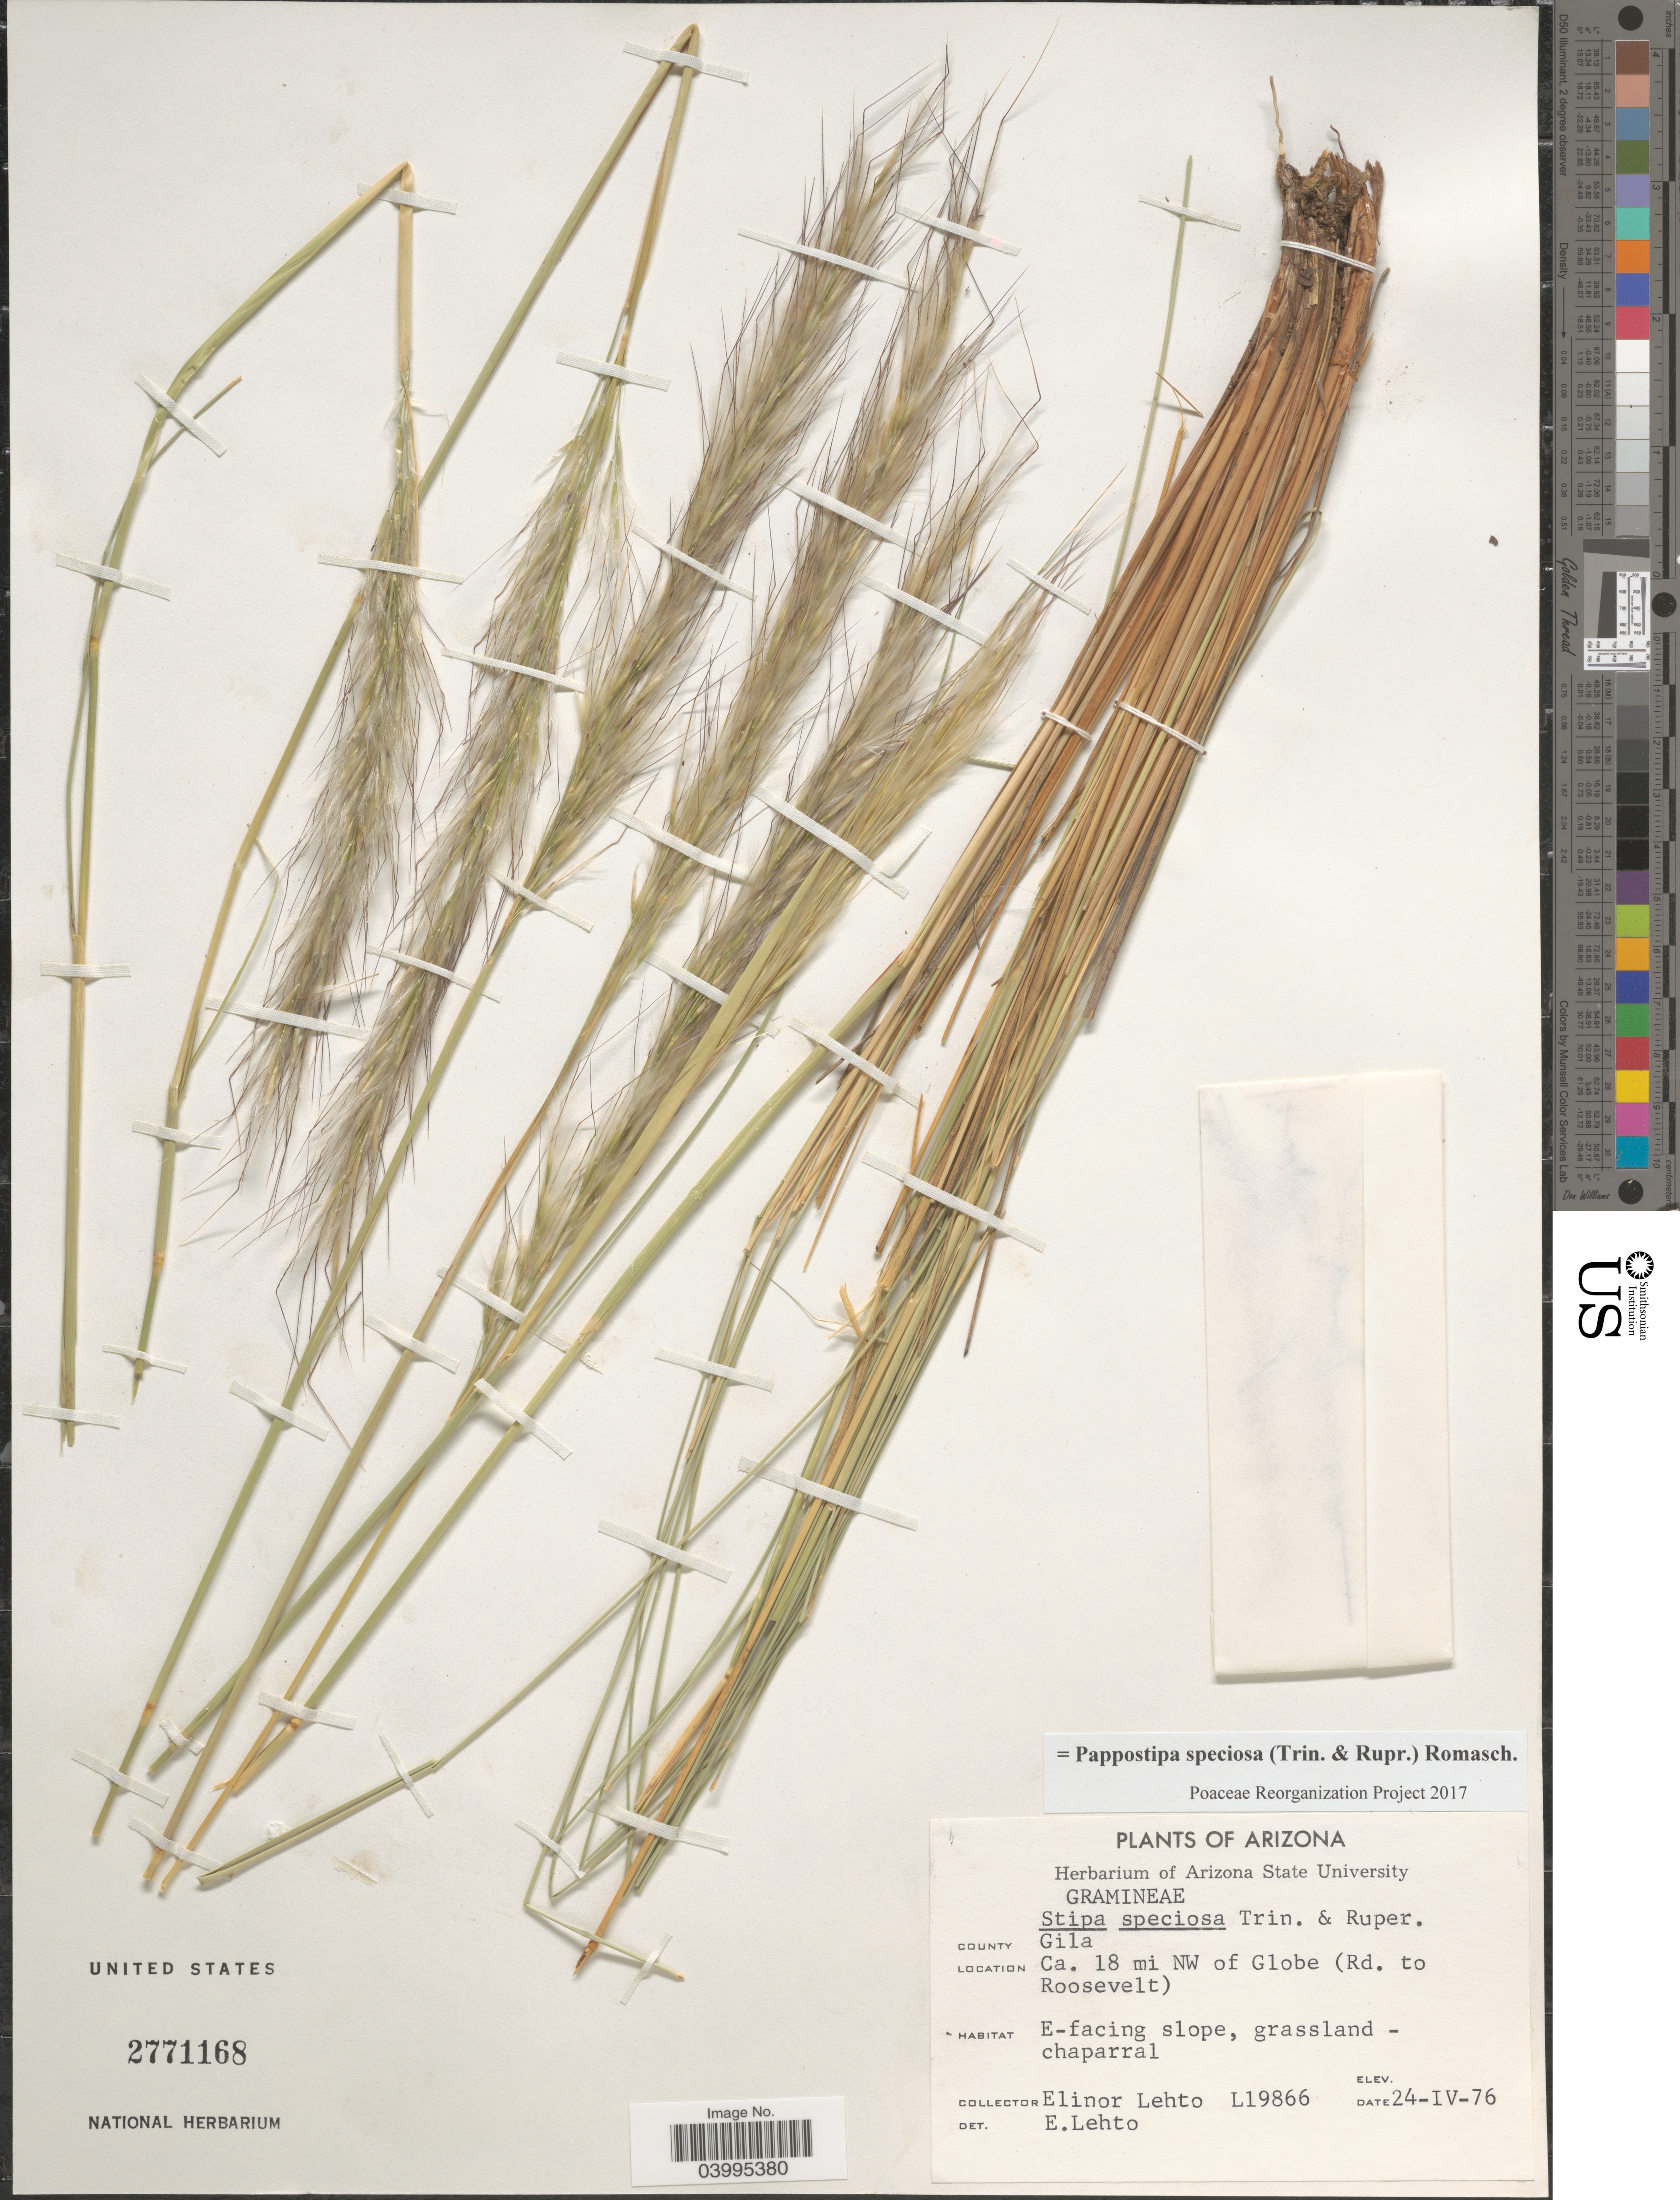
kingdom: Plantae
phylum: Tracheophyta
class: Liliopsida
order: Poales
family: Poaceae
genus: Pappostipa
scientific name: Pappostipa speciosa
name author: (Trin. & Rupr.) Romasch.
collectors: E. Lehto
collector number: L19866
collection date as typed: Transcribed d/m/y: 24/4/76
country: United States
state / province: Arizona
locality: County Gila. Ca. 18 mi NW of Globe (Rd. to Roosevelt). E-facing slope.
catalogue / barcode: US 2771168